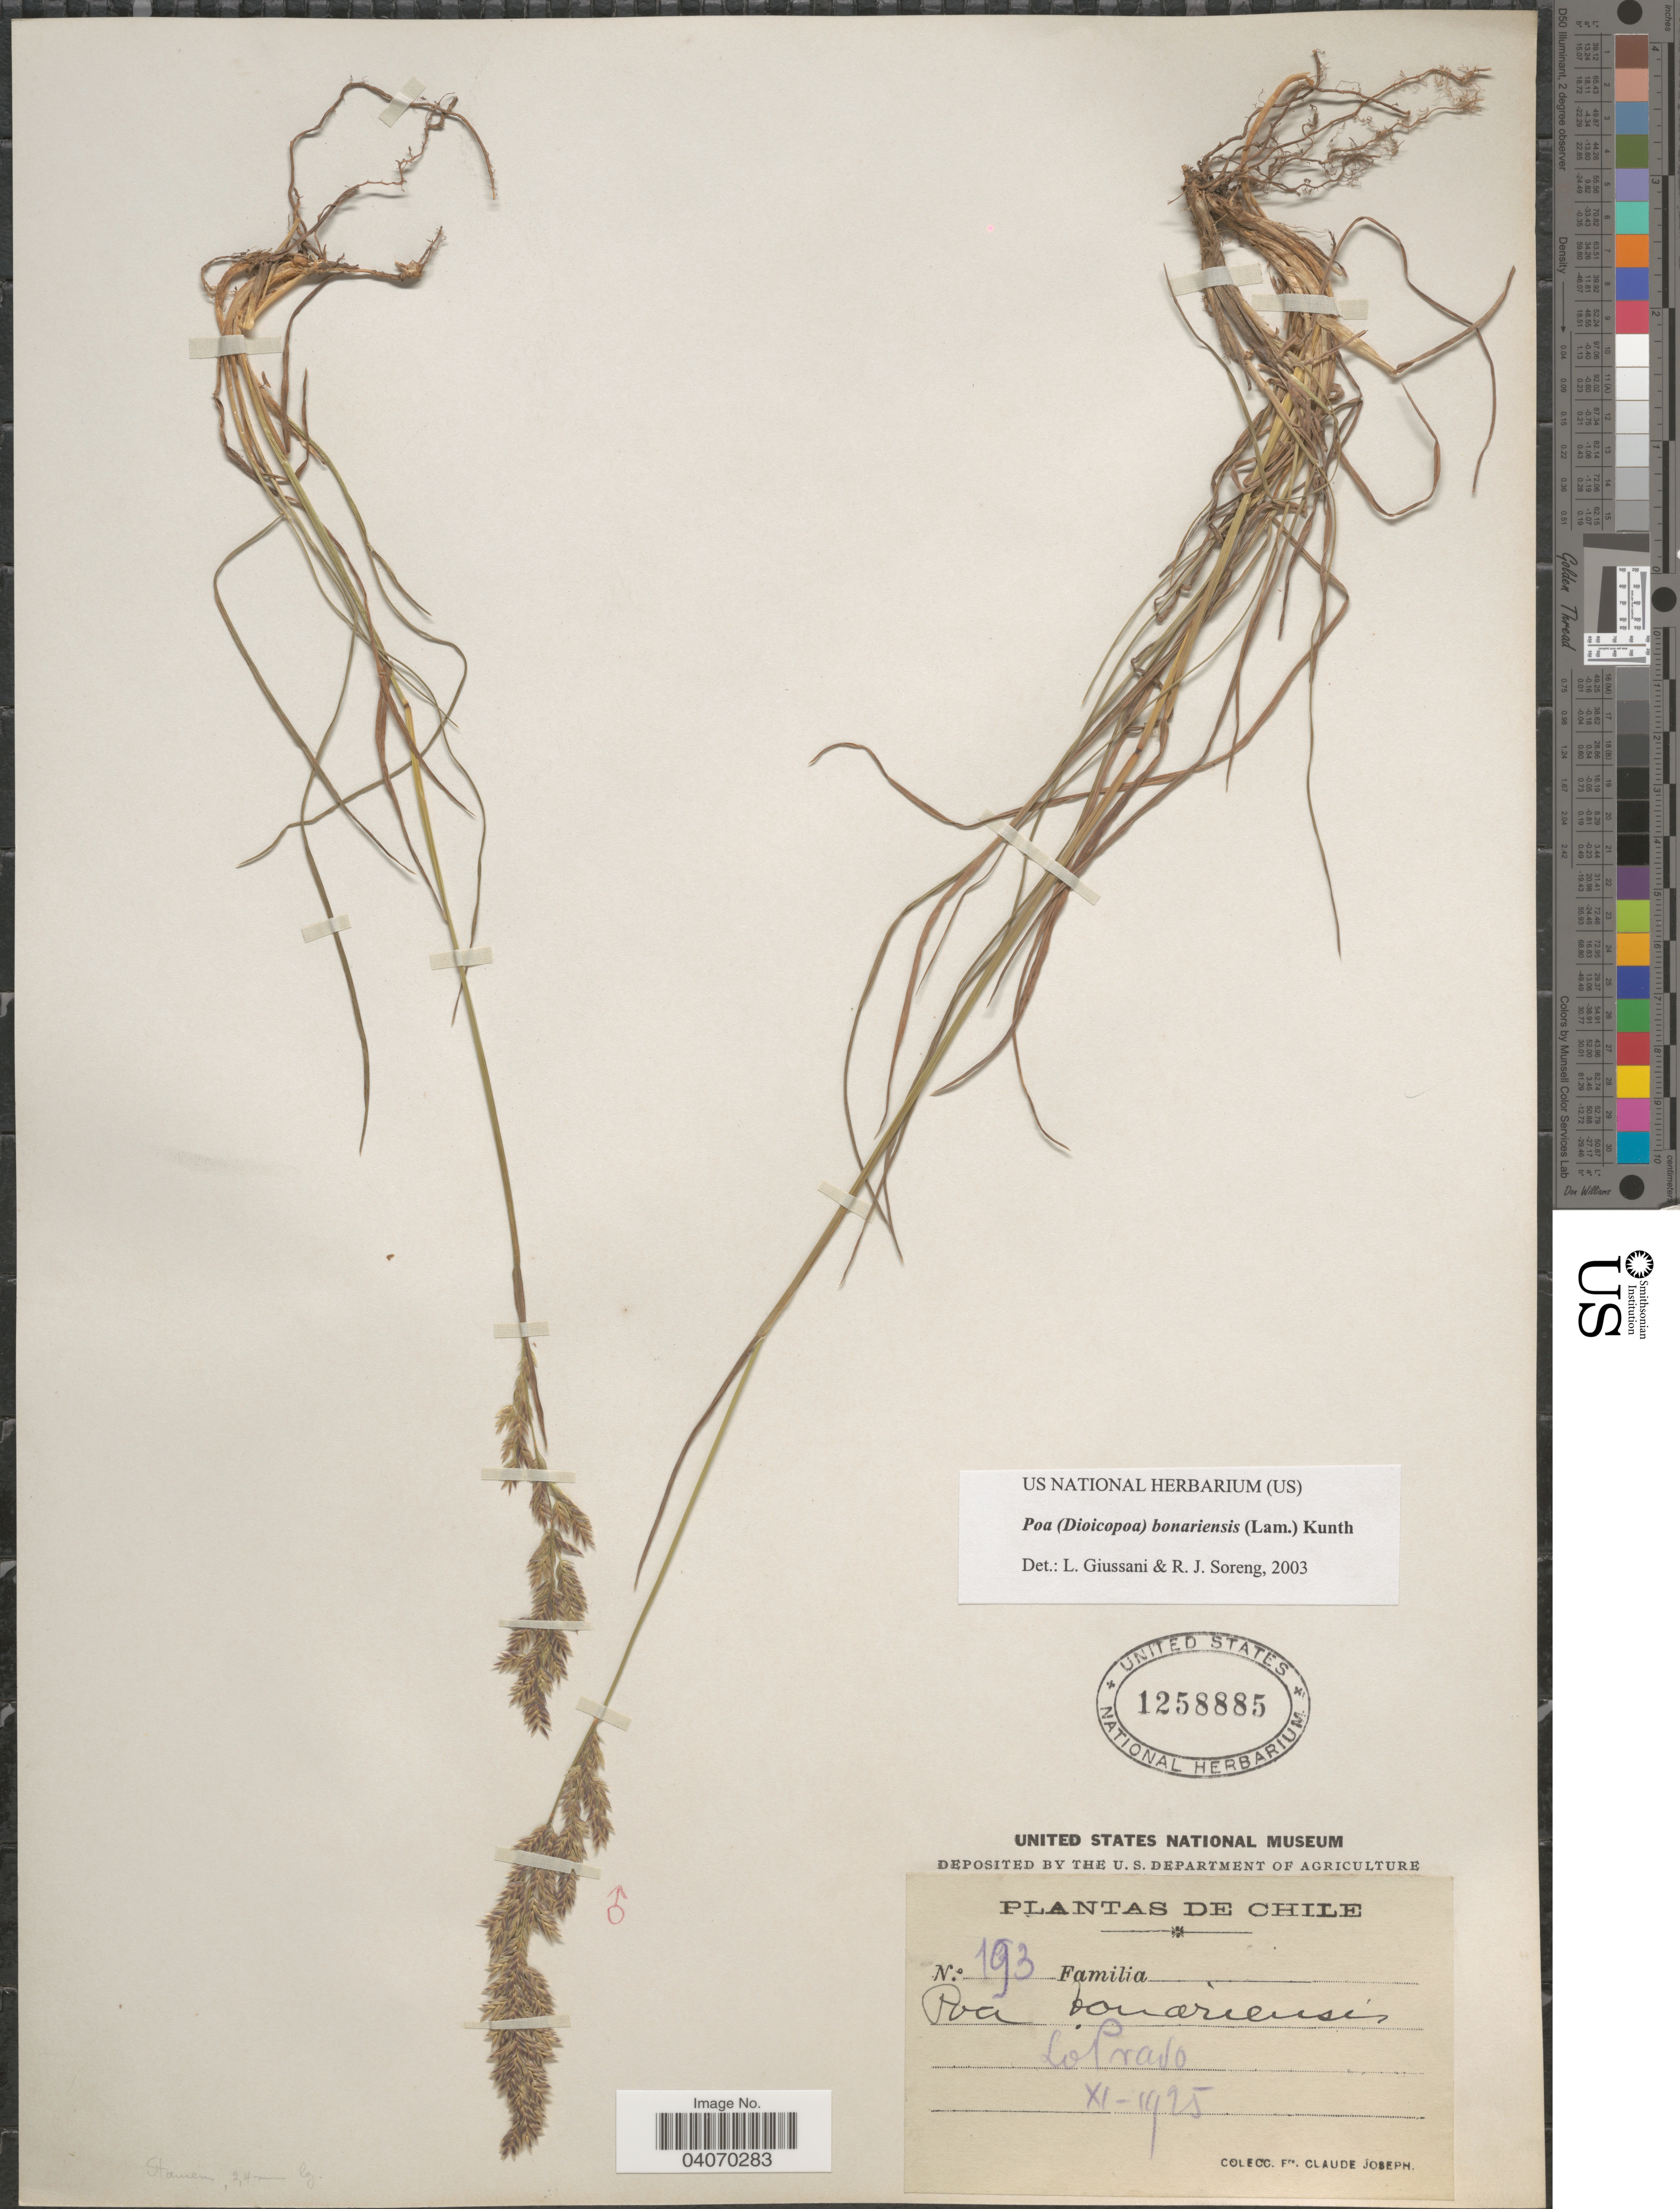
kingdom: Plantae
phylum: Tracheophyta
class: Liliopsida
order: Poales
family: Poaceae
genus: Poa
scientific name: Poa bonariensis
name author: (Lam.) Kunth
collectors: Bro. Claude-Joseph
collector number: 193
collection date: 1925-11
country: Chile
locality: Lo Prado.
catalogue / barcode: US 1258885